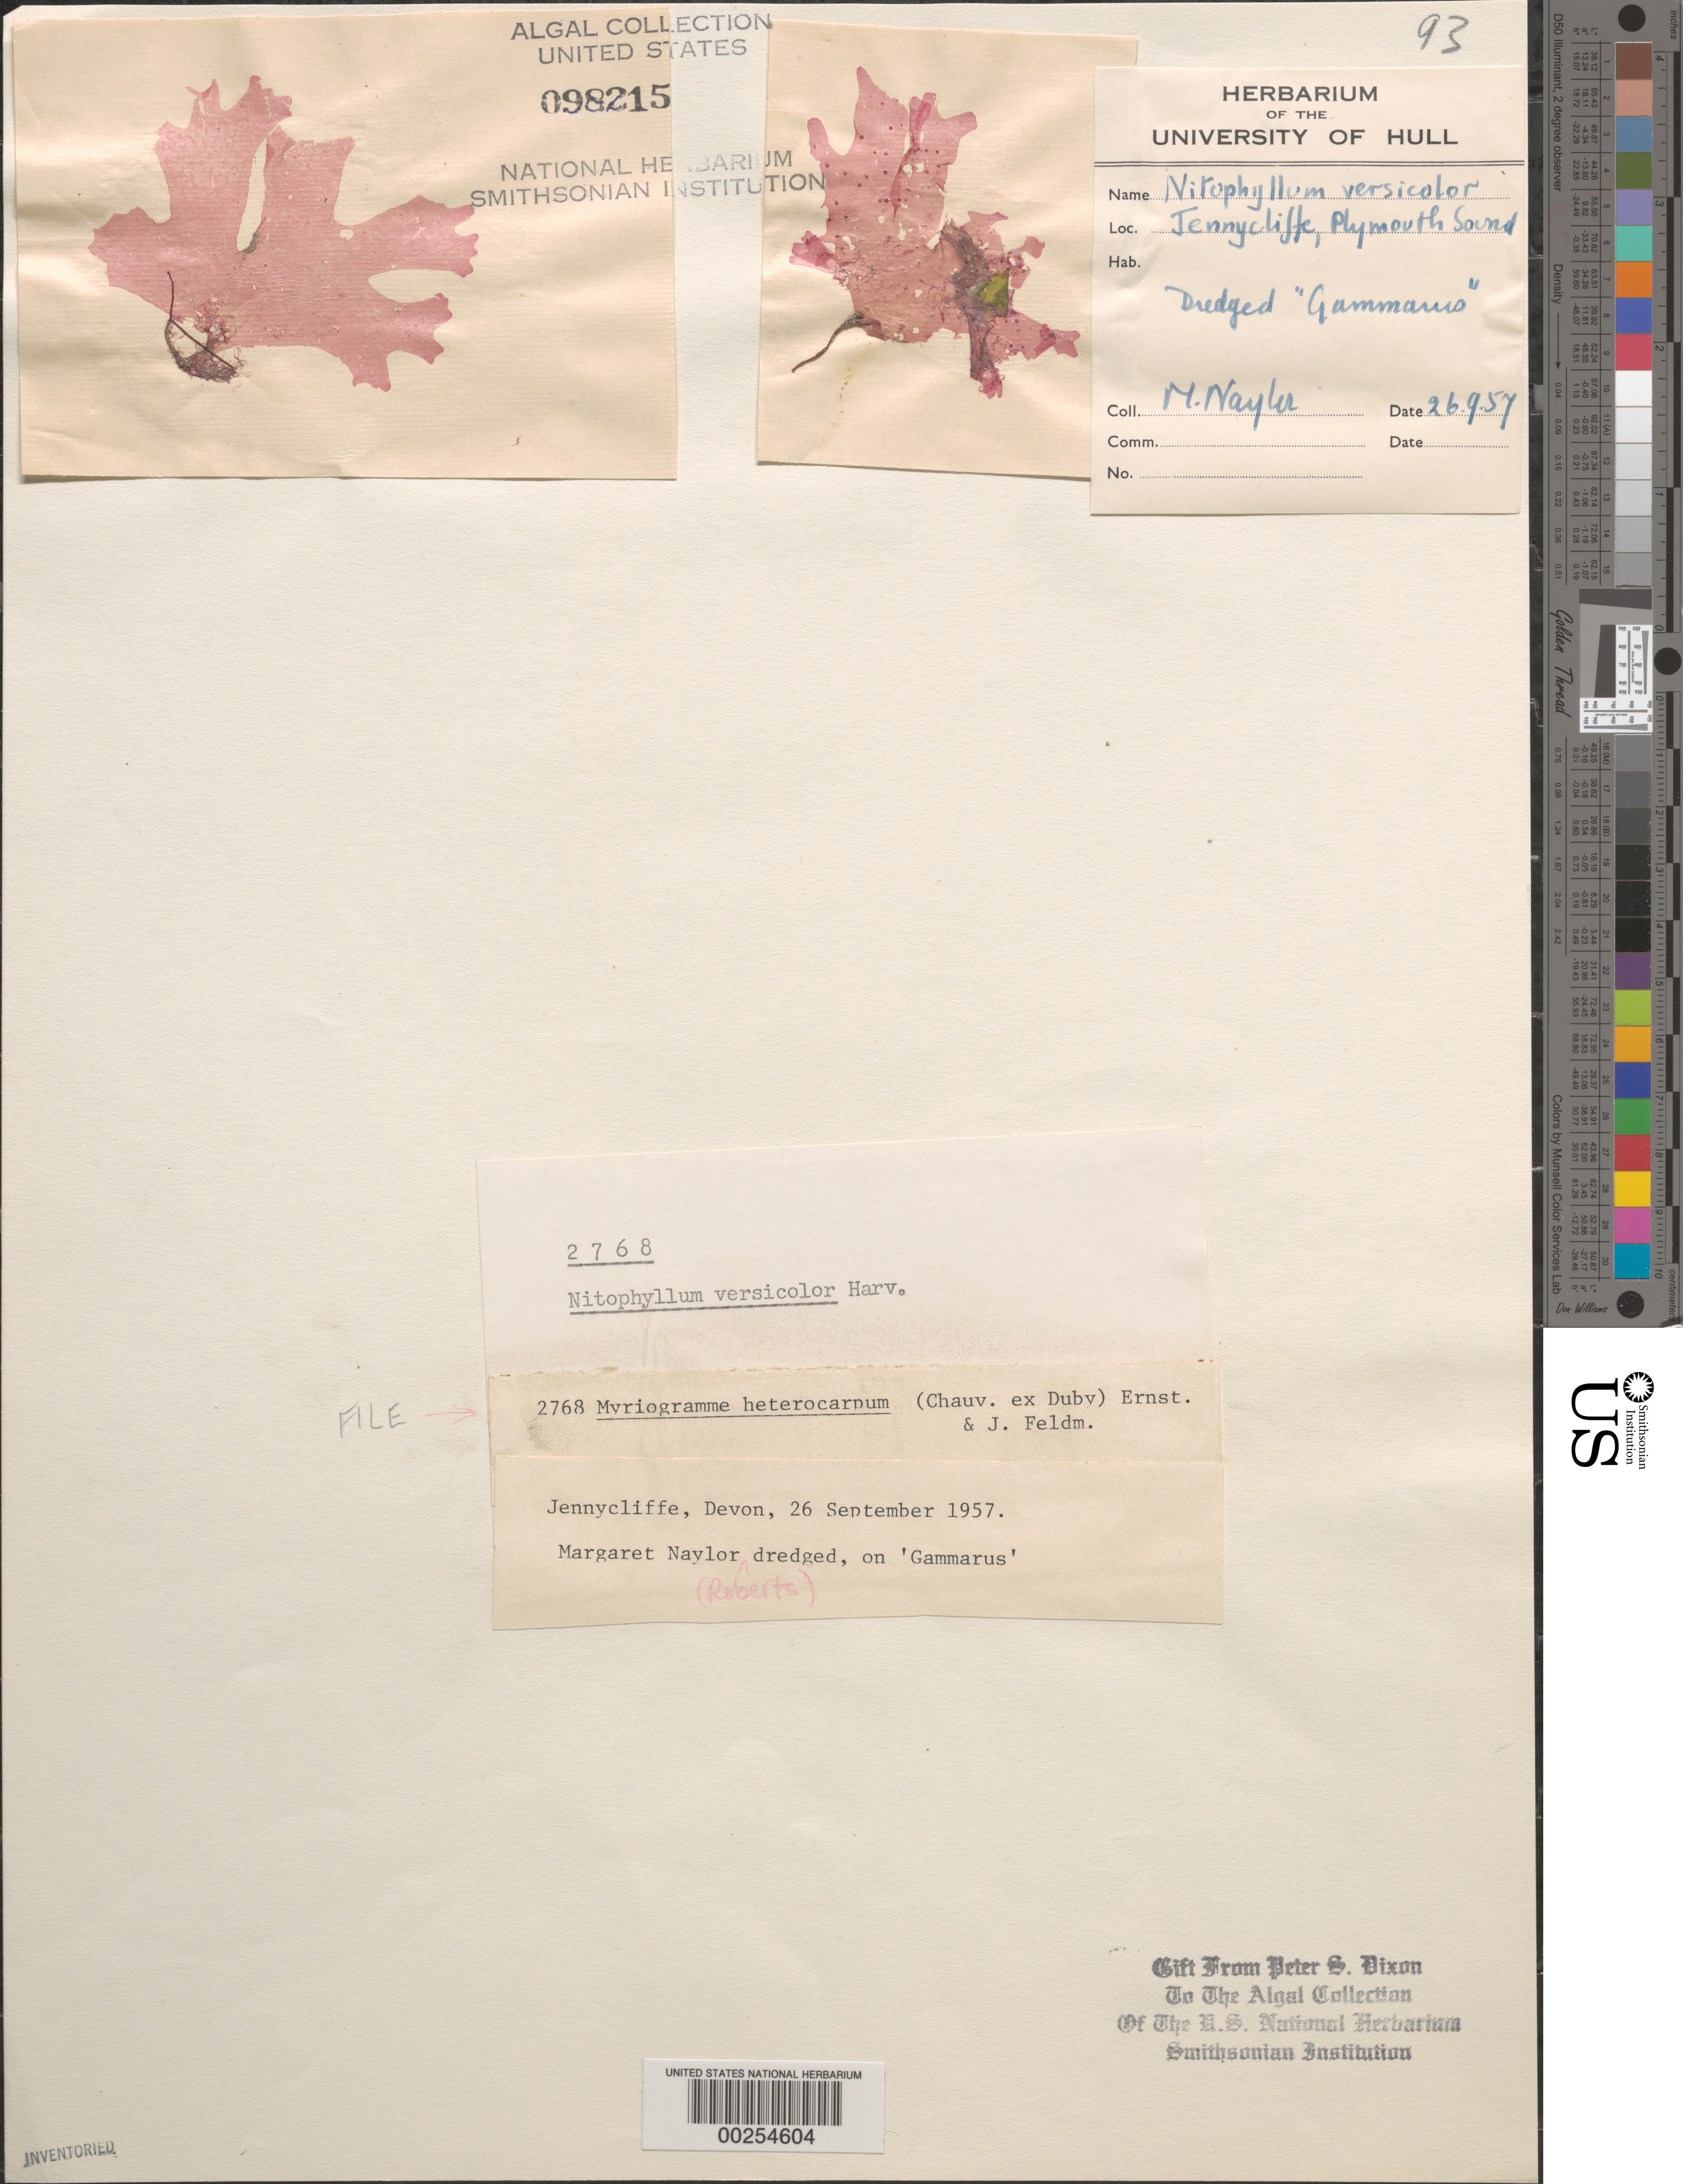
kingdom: Plantae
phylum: Rhodophyta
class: Florideophyceae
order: Ceramiales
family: Delesseriaceae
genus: Drachiella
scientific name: Drachiella heterocarpa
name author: (Chuvin ex Duby) C.A. Maggs & Hommersand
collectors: M. Roberts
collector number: PSD 2768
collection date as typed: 26 Sep 1957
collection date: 1957-09-26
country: United Kingdom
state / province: England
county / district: Devon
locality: Jennycliffe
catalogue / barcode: US 98215